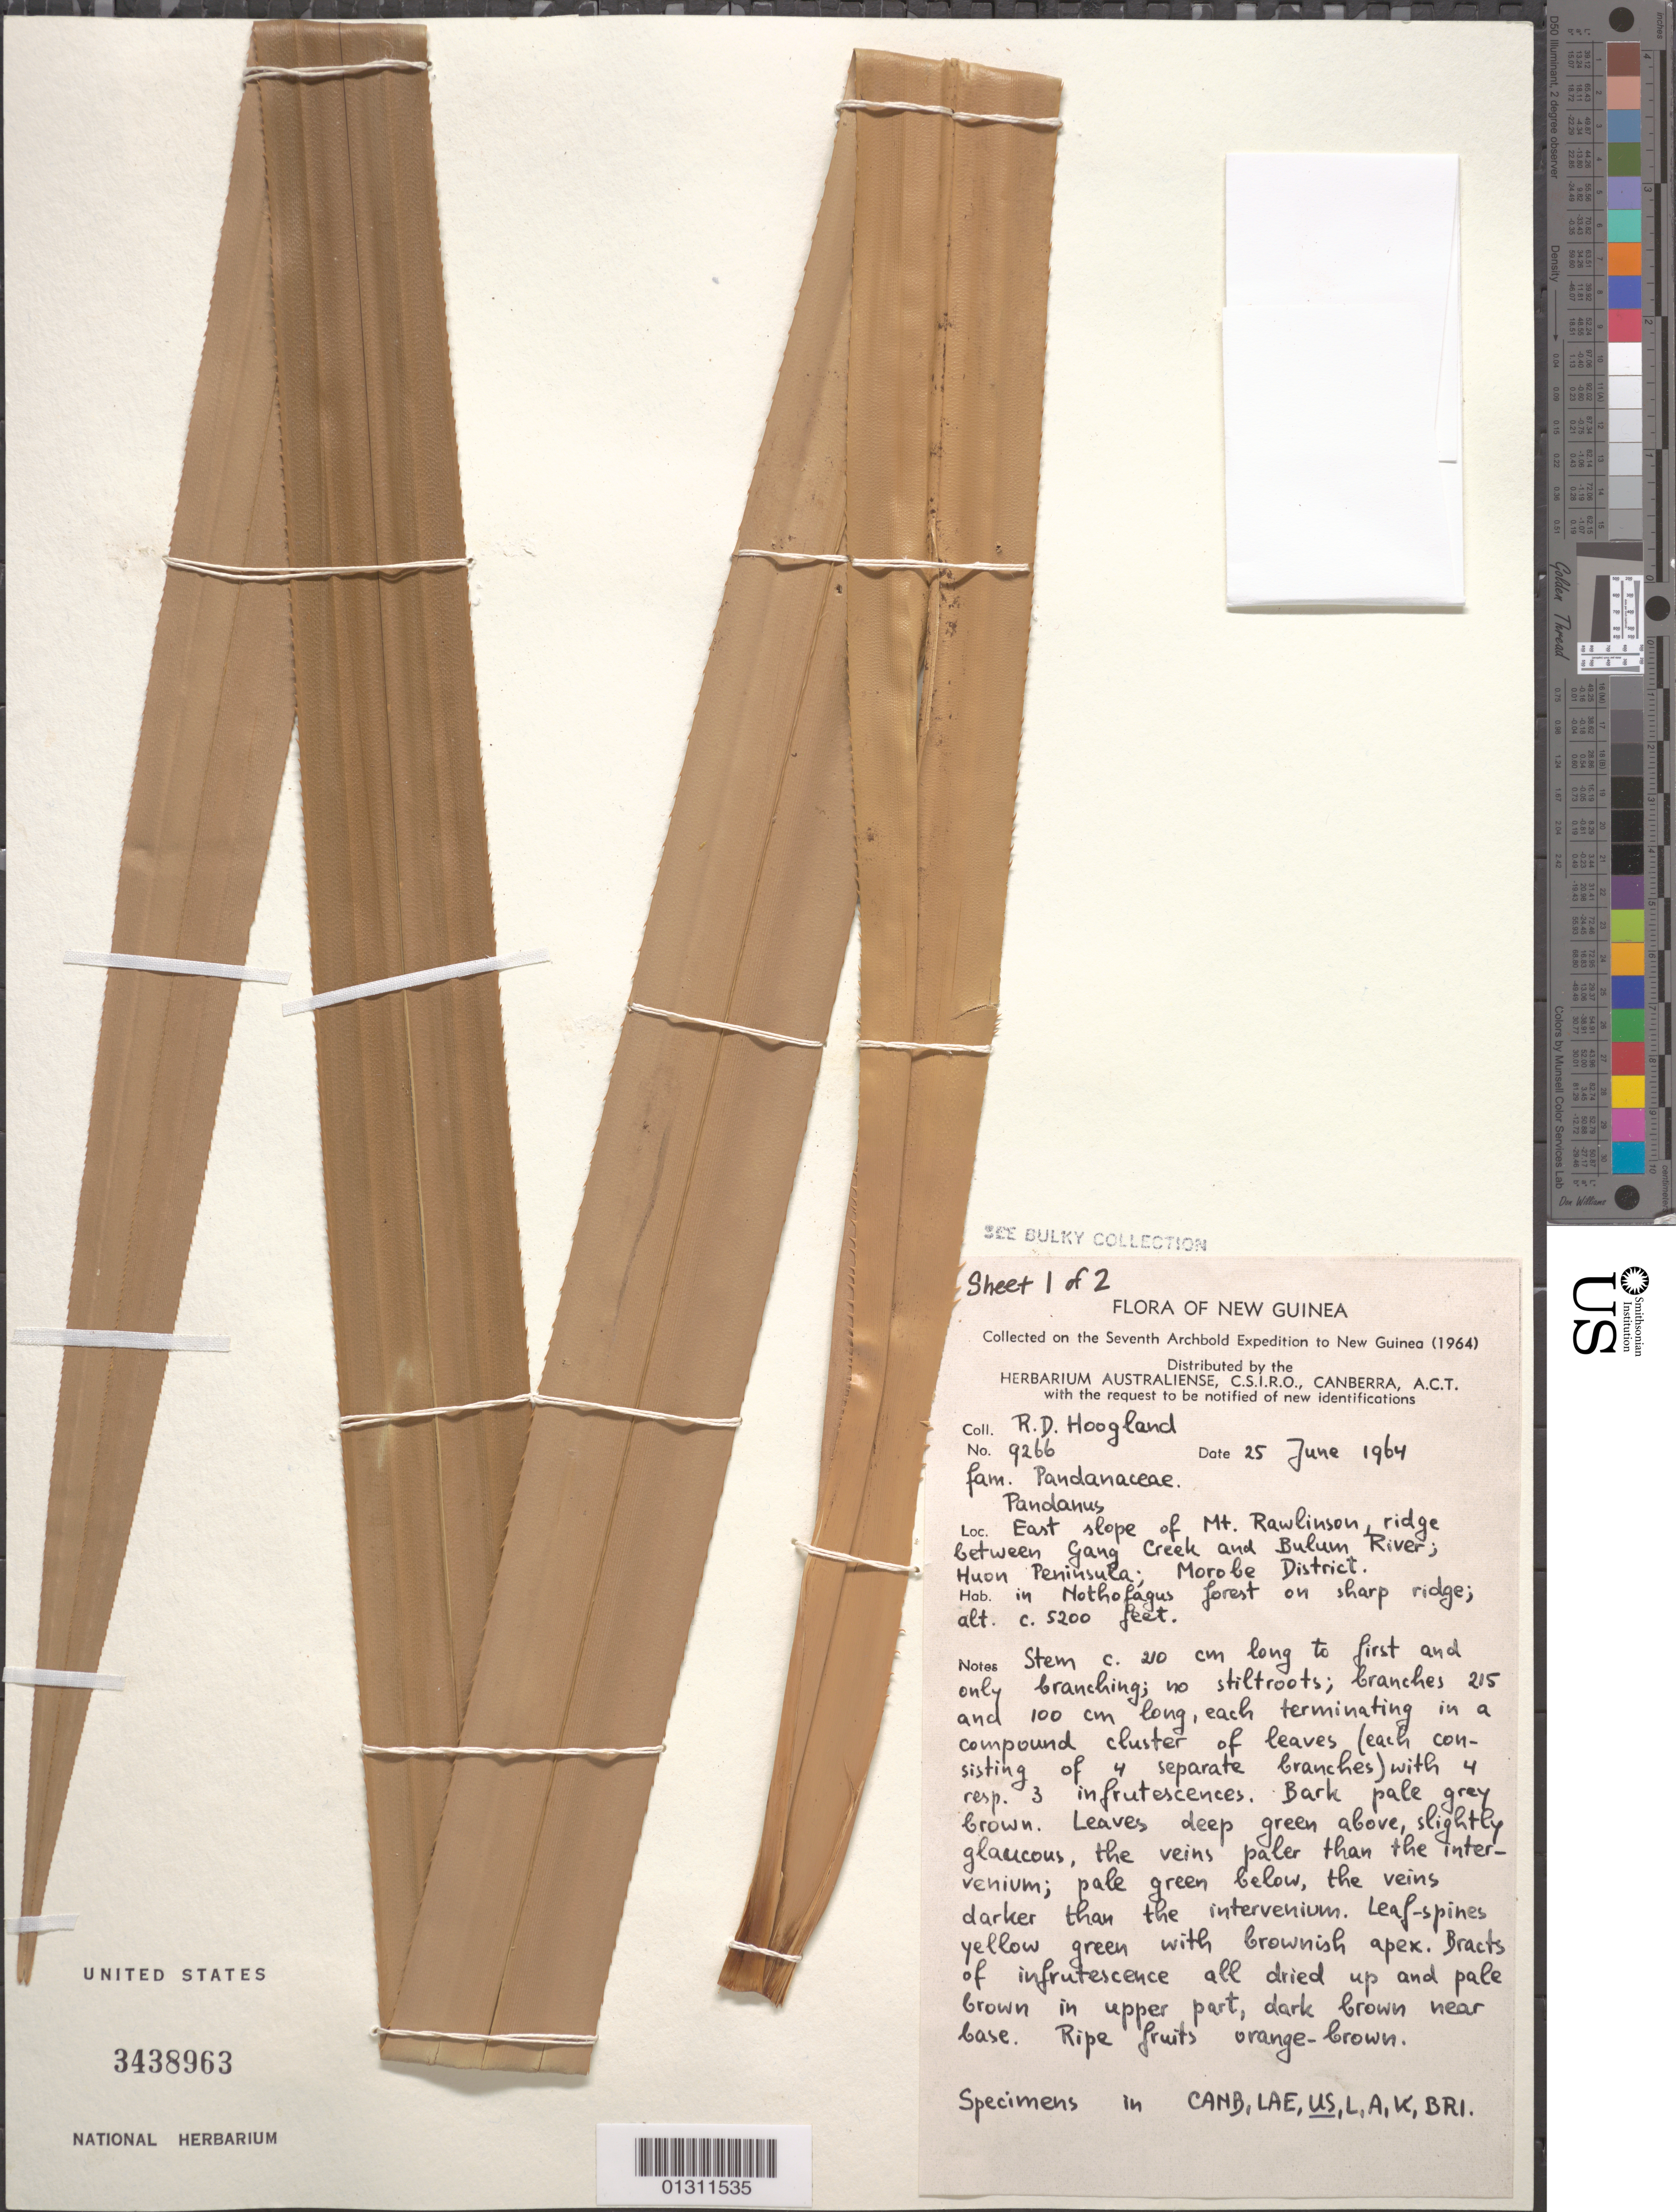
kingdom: Plantae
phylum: Tracheophyta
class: Liliopsida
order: Pandanales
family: Pandanaceae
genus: Pandanus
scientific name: Pandanus sp.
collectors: R. D. Hoogland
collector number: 9266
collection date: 1964-06-25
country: Papua New Guinea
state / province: Huon Peninsula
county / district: Morobe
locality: East slope of Mt. Rawlinson, ridge between Gang Creek and Bulum River. In Nothofagus forest on sharp ridge.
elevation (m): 1585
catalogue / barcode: US 3438963